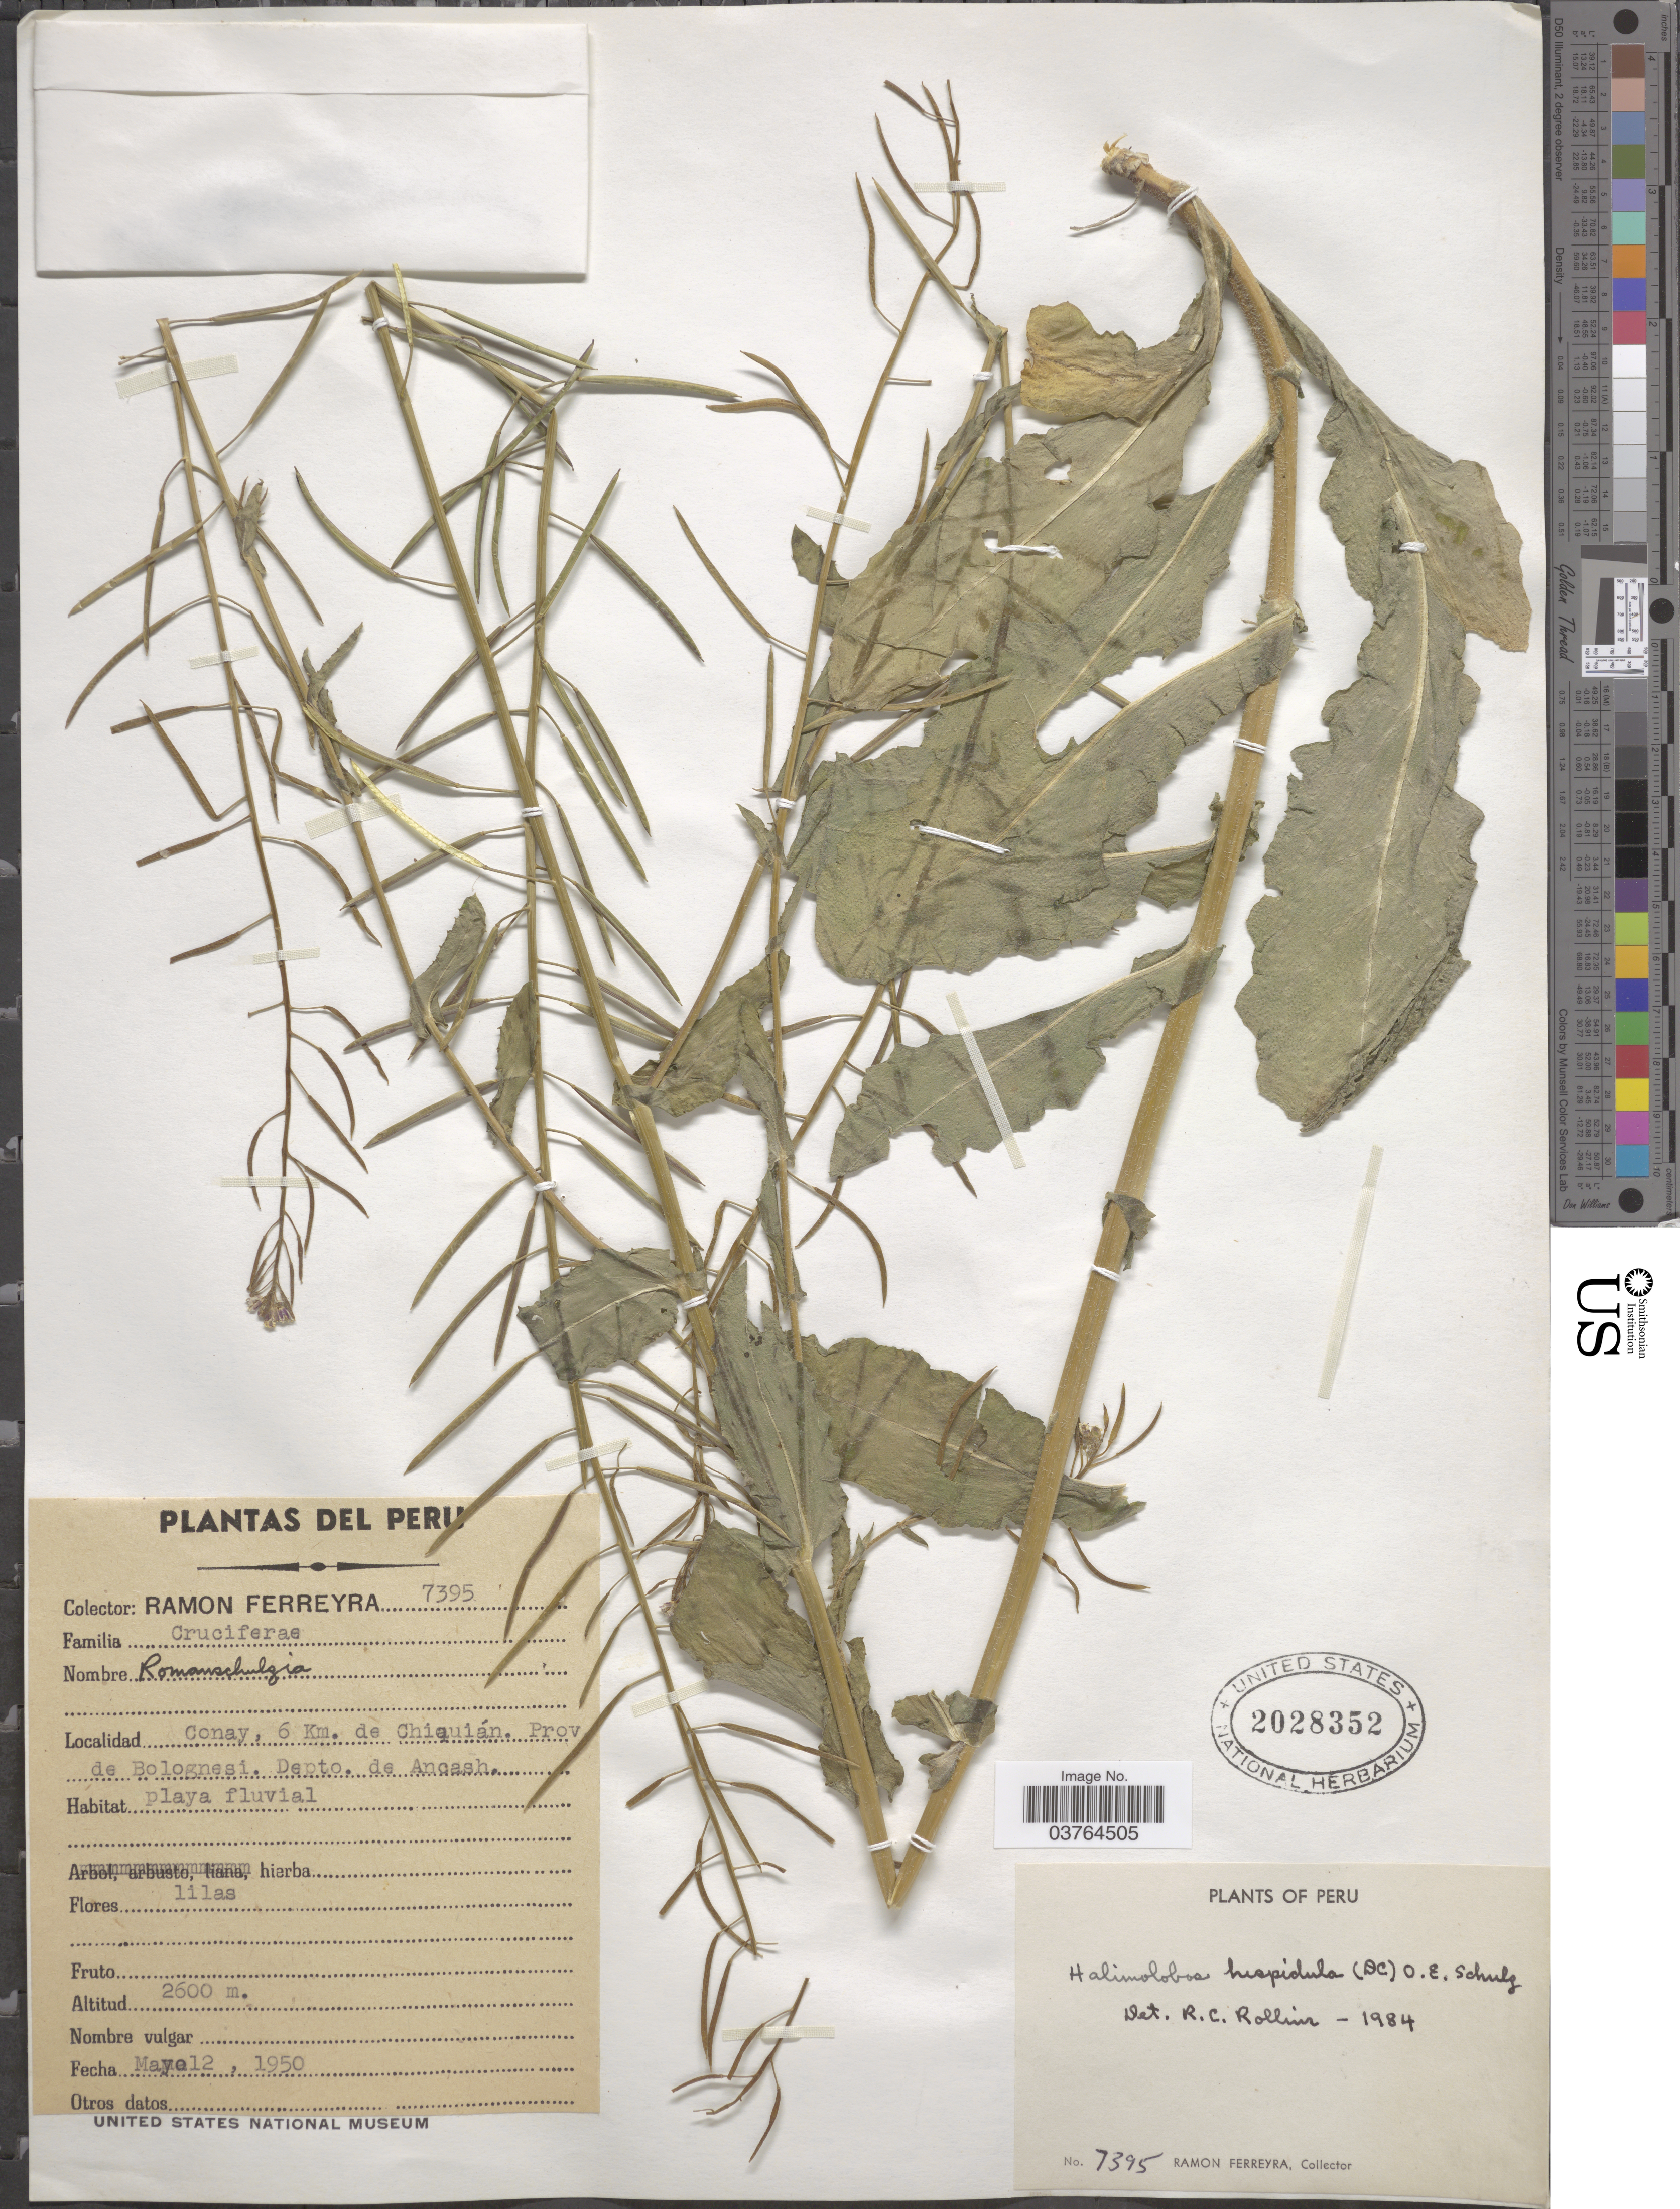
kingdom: Plantae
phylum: Tracheophyta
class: Magnoliopsida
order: Brassicales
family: Brassicaceae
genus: Exhalimolobos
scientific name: Exhalimolobos hispidulus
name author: (DC.) Al-Shehbaz & C.D. Bailey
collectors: R. A. Ferreyra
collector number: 7395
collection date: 1950-05-12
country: Peru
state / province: Ancash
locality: Conay, 6 km. de Chiquián. Prov. de Bolognesi. Depto. de Ancash.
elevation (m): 2600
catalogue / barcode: US 2028352